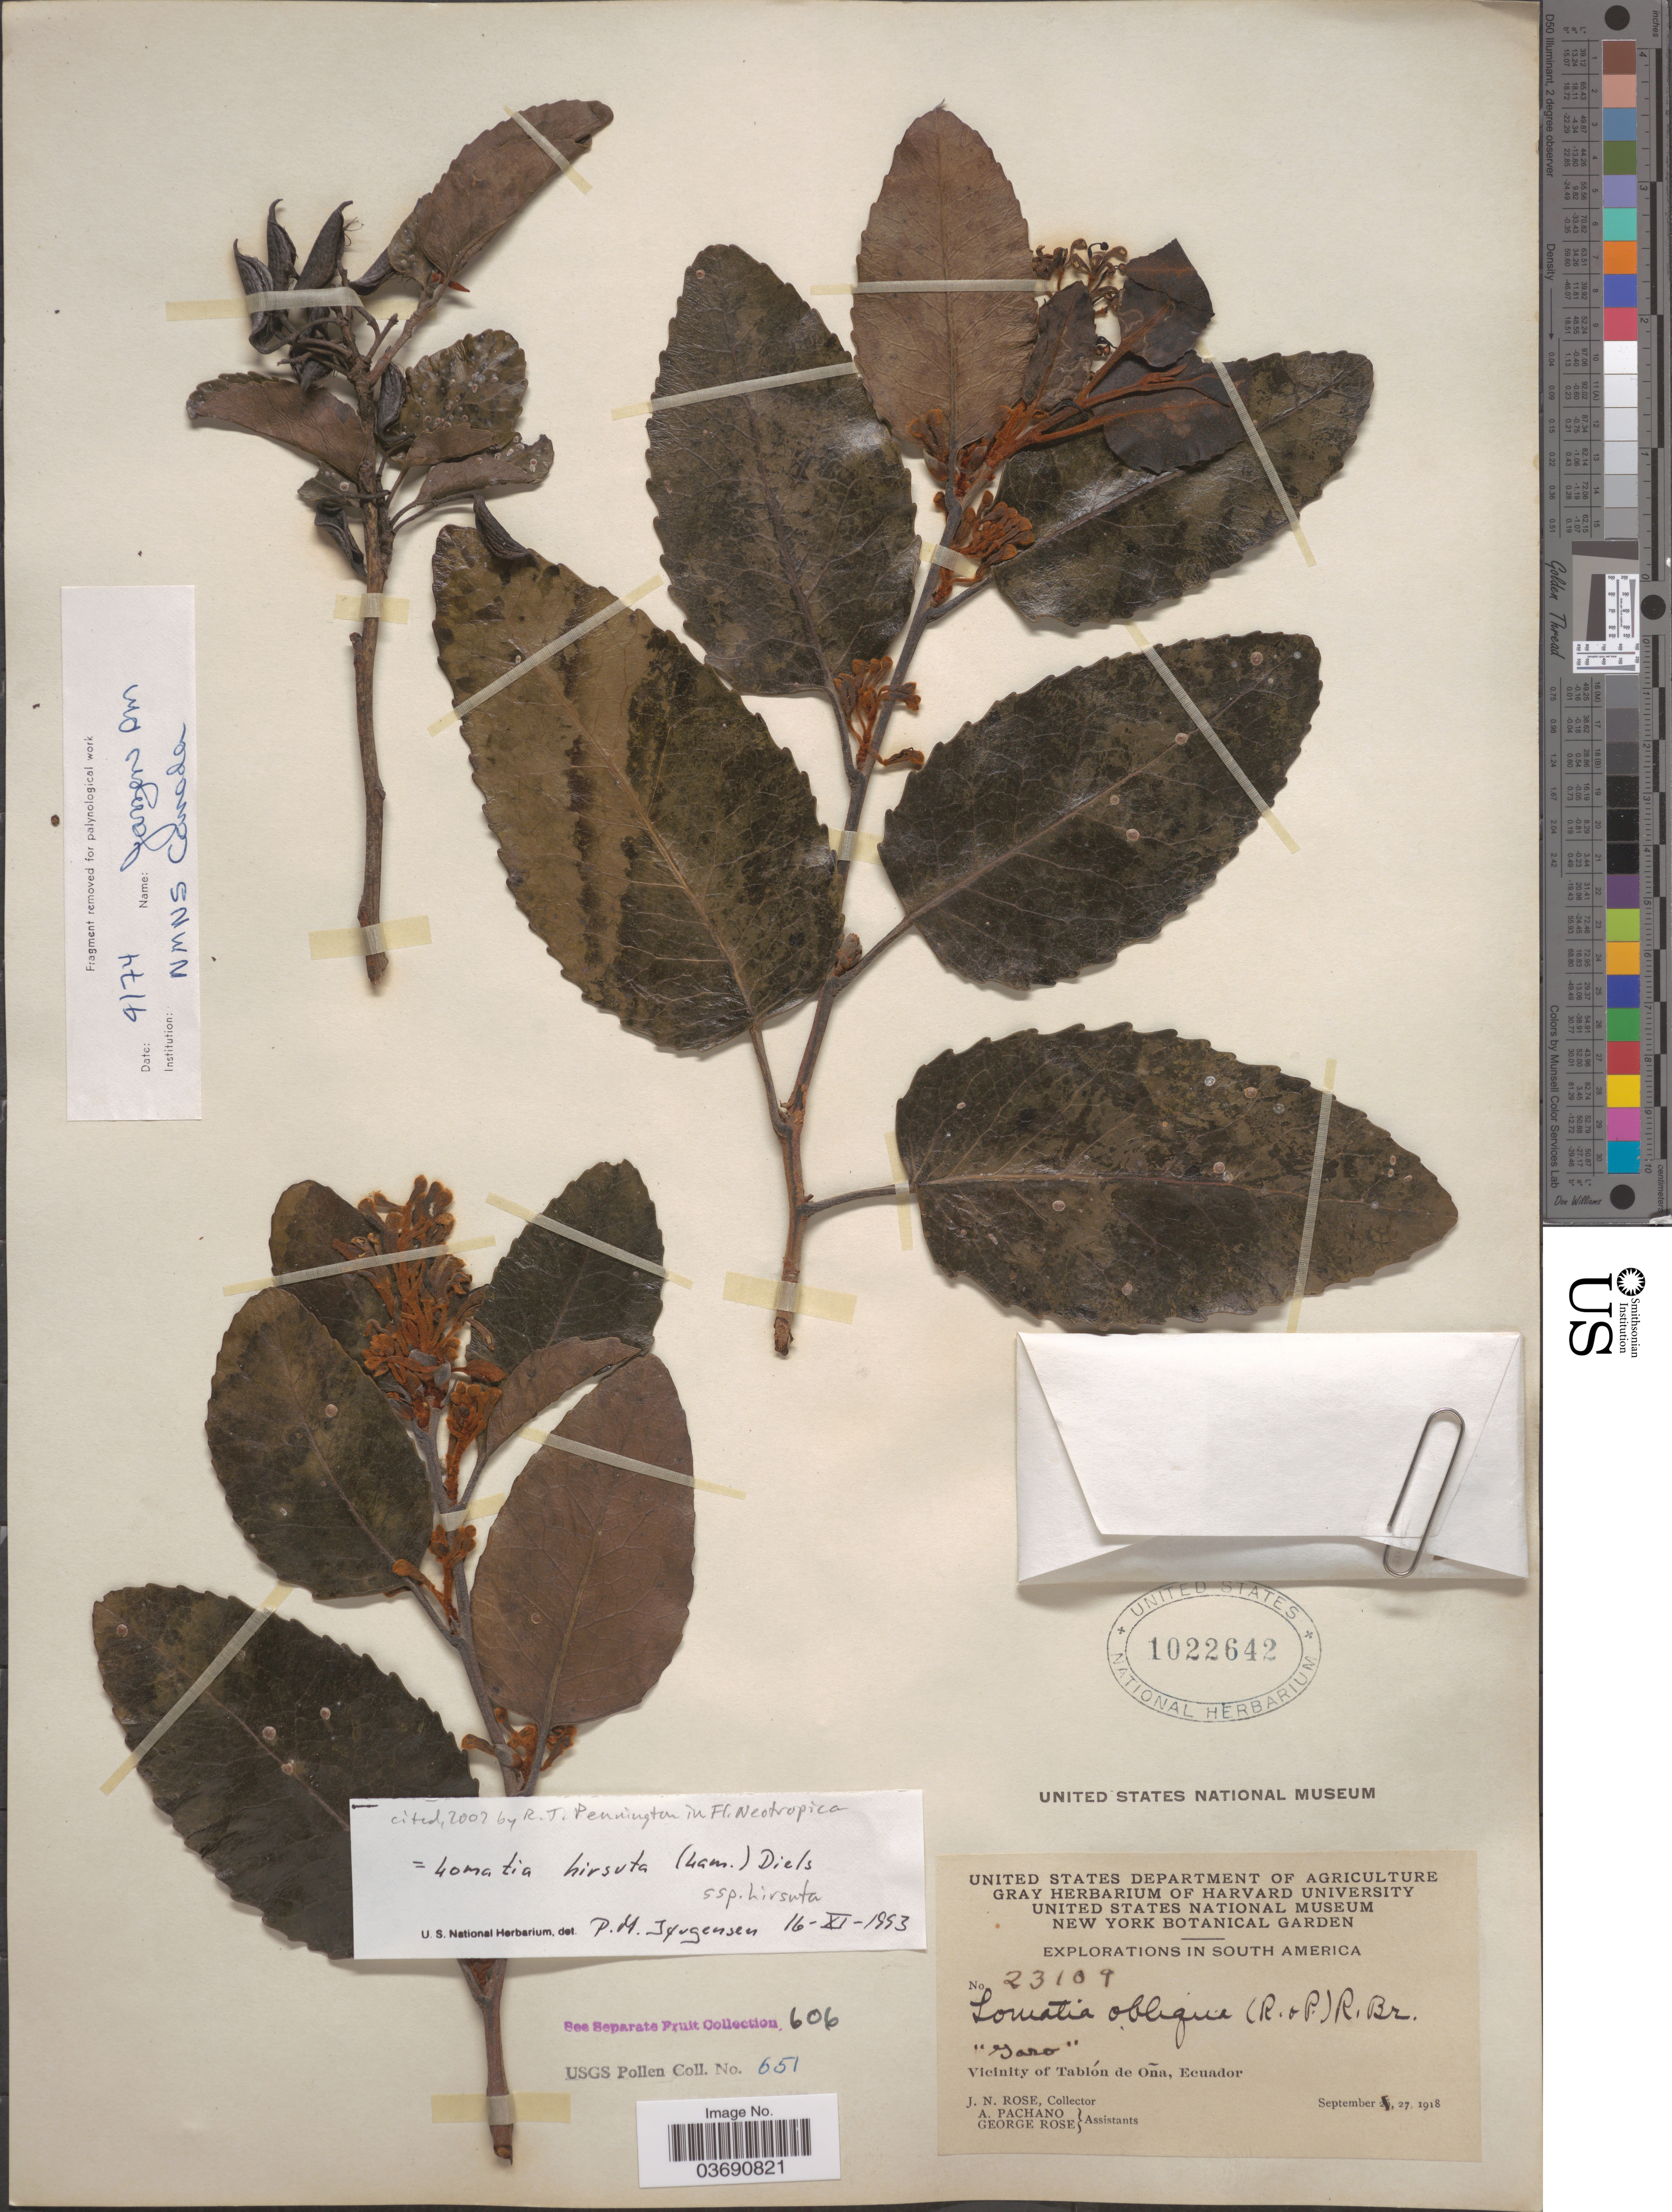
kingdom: Plantae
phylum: Tracheophyta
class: Magnoliopsida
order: Proteales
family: Proteaceae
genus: Lomatia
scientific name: Lomatia hirsuta subsp. hirsuta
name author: (Lam.) Diels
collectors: J. N. Rose, A. Pachano & G. Rose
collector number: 23109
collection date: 1918-09-27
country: Ecuador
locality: Vicinity of Tablón de Oña.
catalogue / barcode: US 1022642